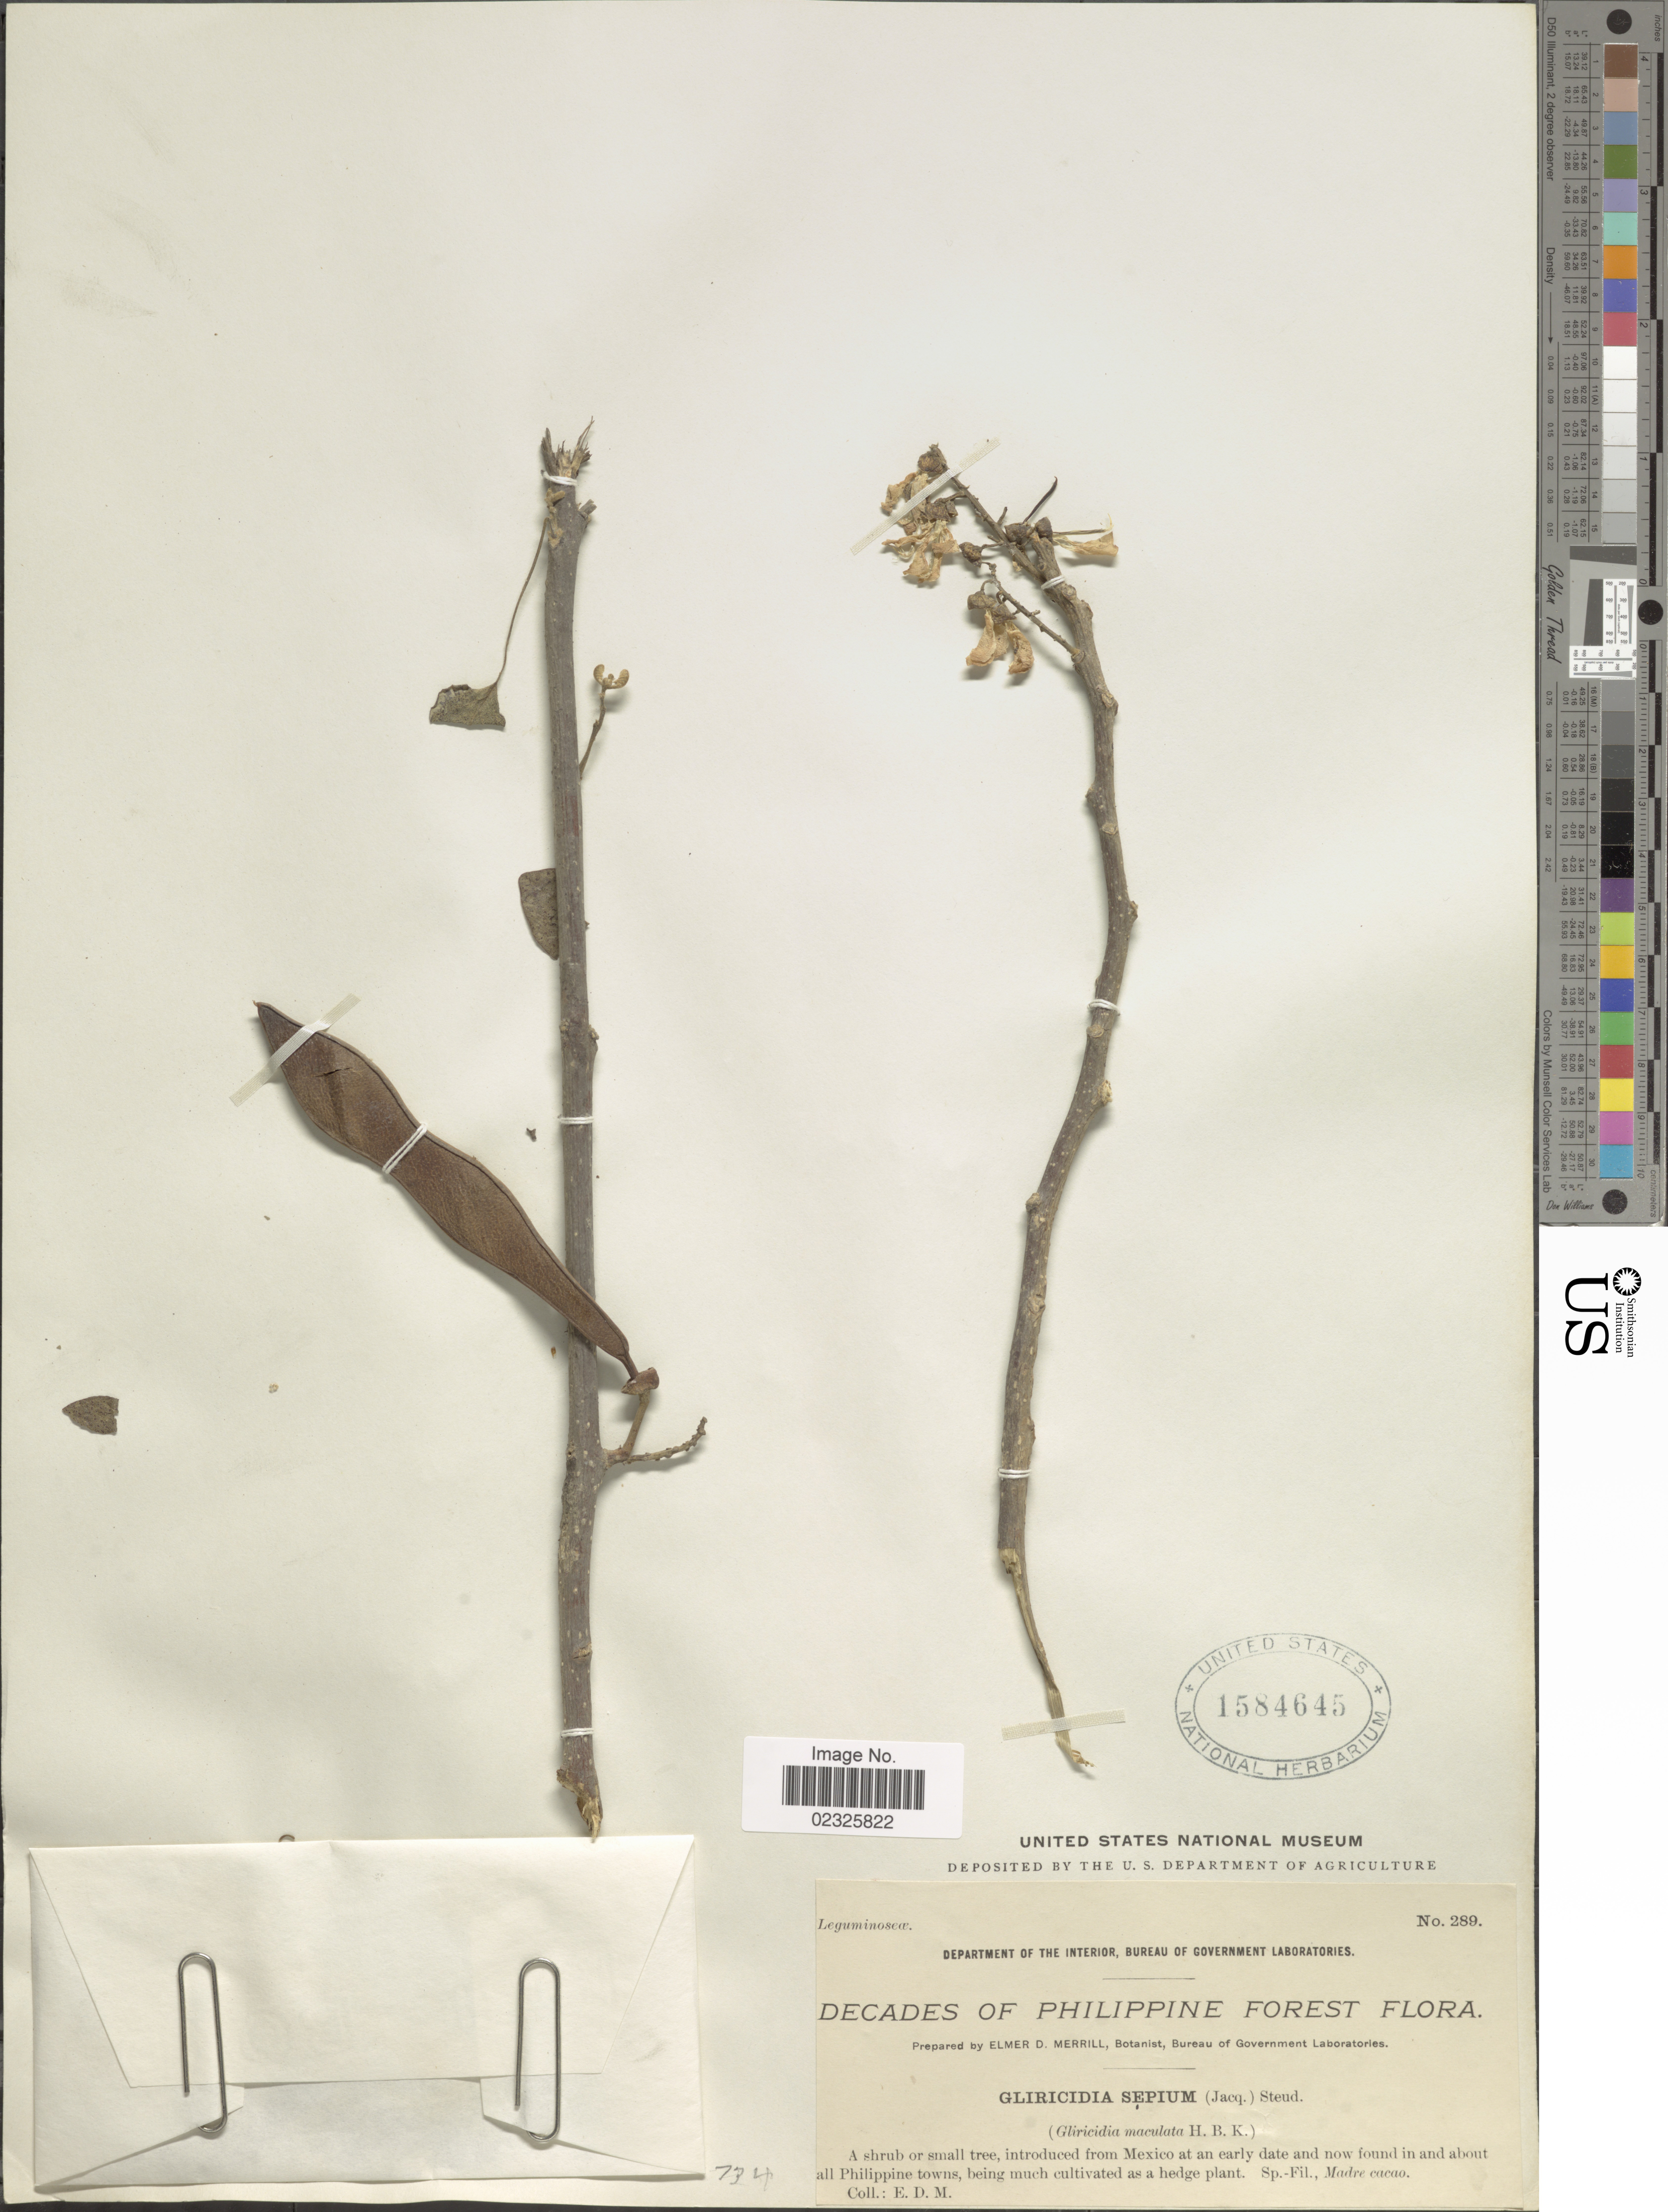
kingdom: Plantae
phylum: Tracheophyta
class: Magnoliopsida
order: Fabales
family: Fabaceae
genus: Gliricidia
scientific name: Gliricidia sepium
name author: (Jacq.) Kunth ex Walp.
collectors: E. D. Merrill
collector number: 289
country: Philippines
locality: Decades of Philippine forest, introduced from Mexico at an early date and now found in an about all Phillipine towns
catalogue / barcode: US 1584645